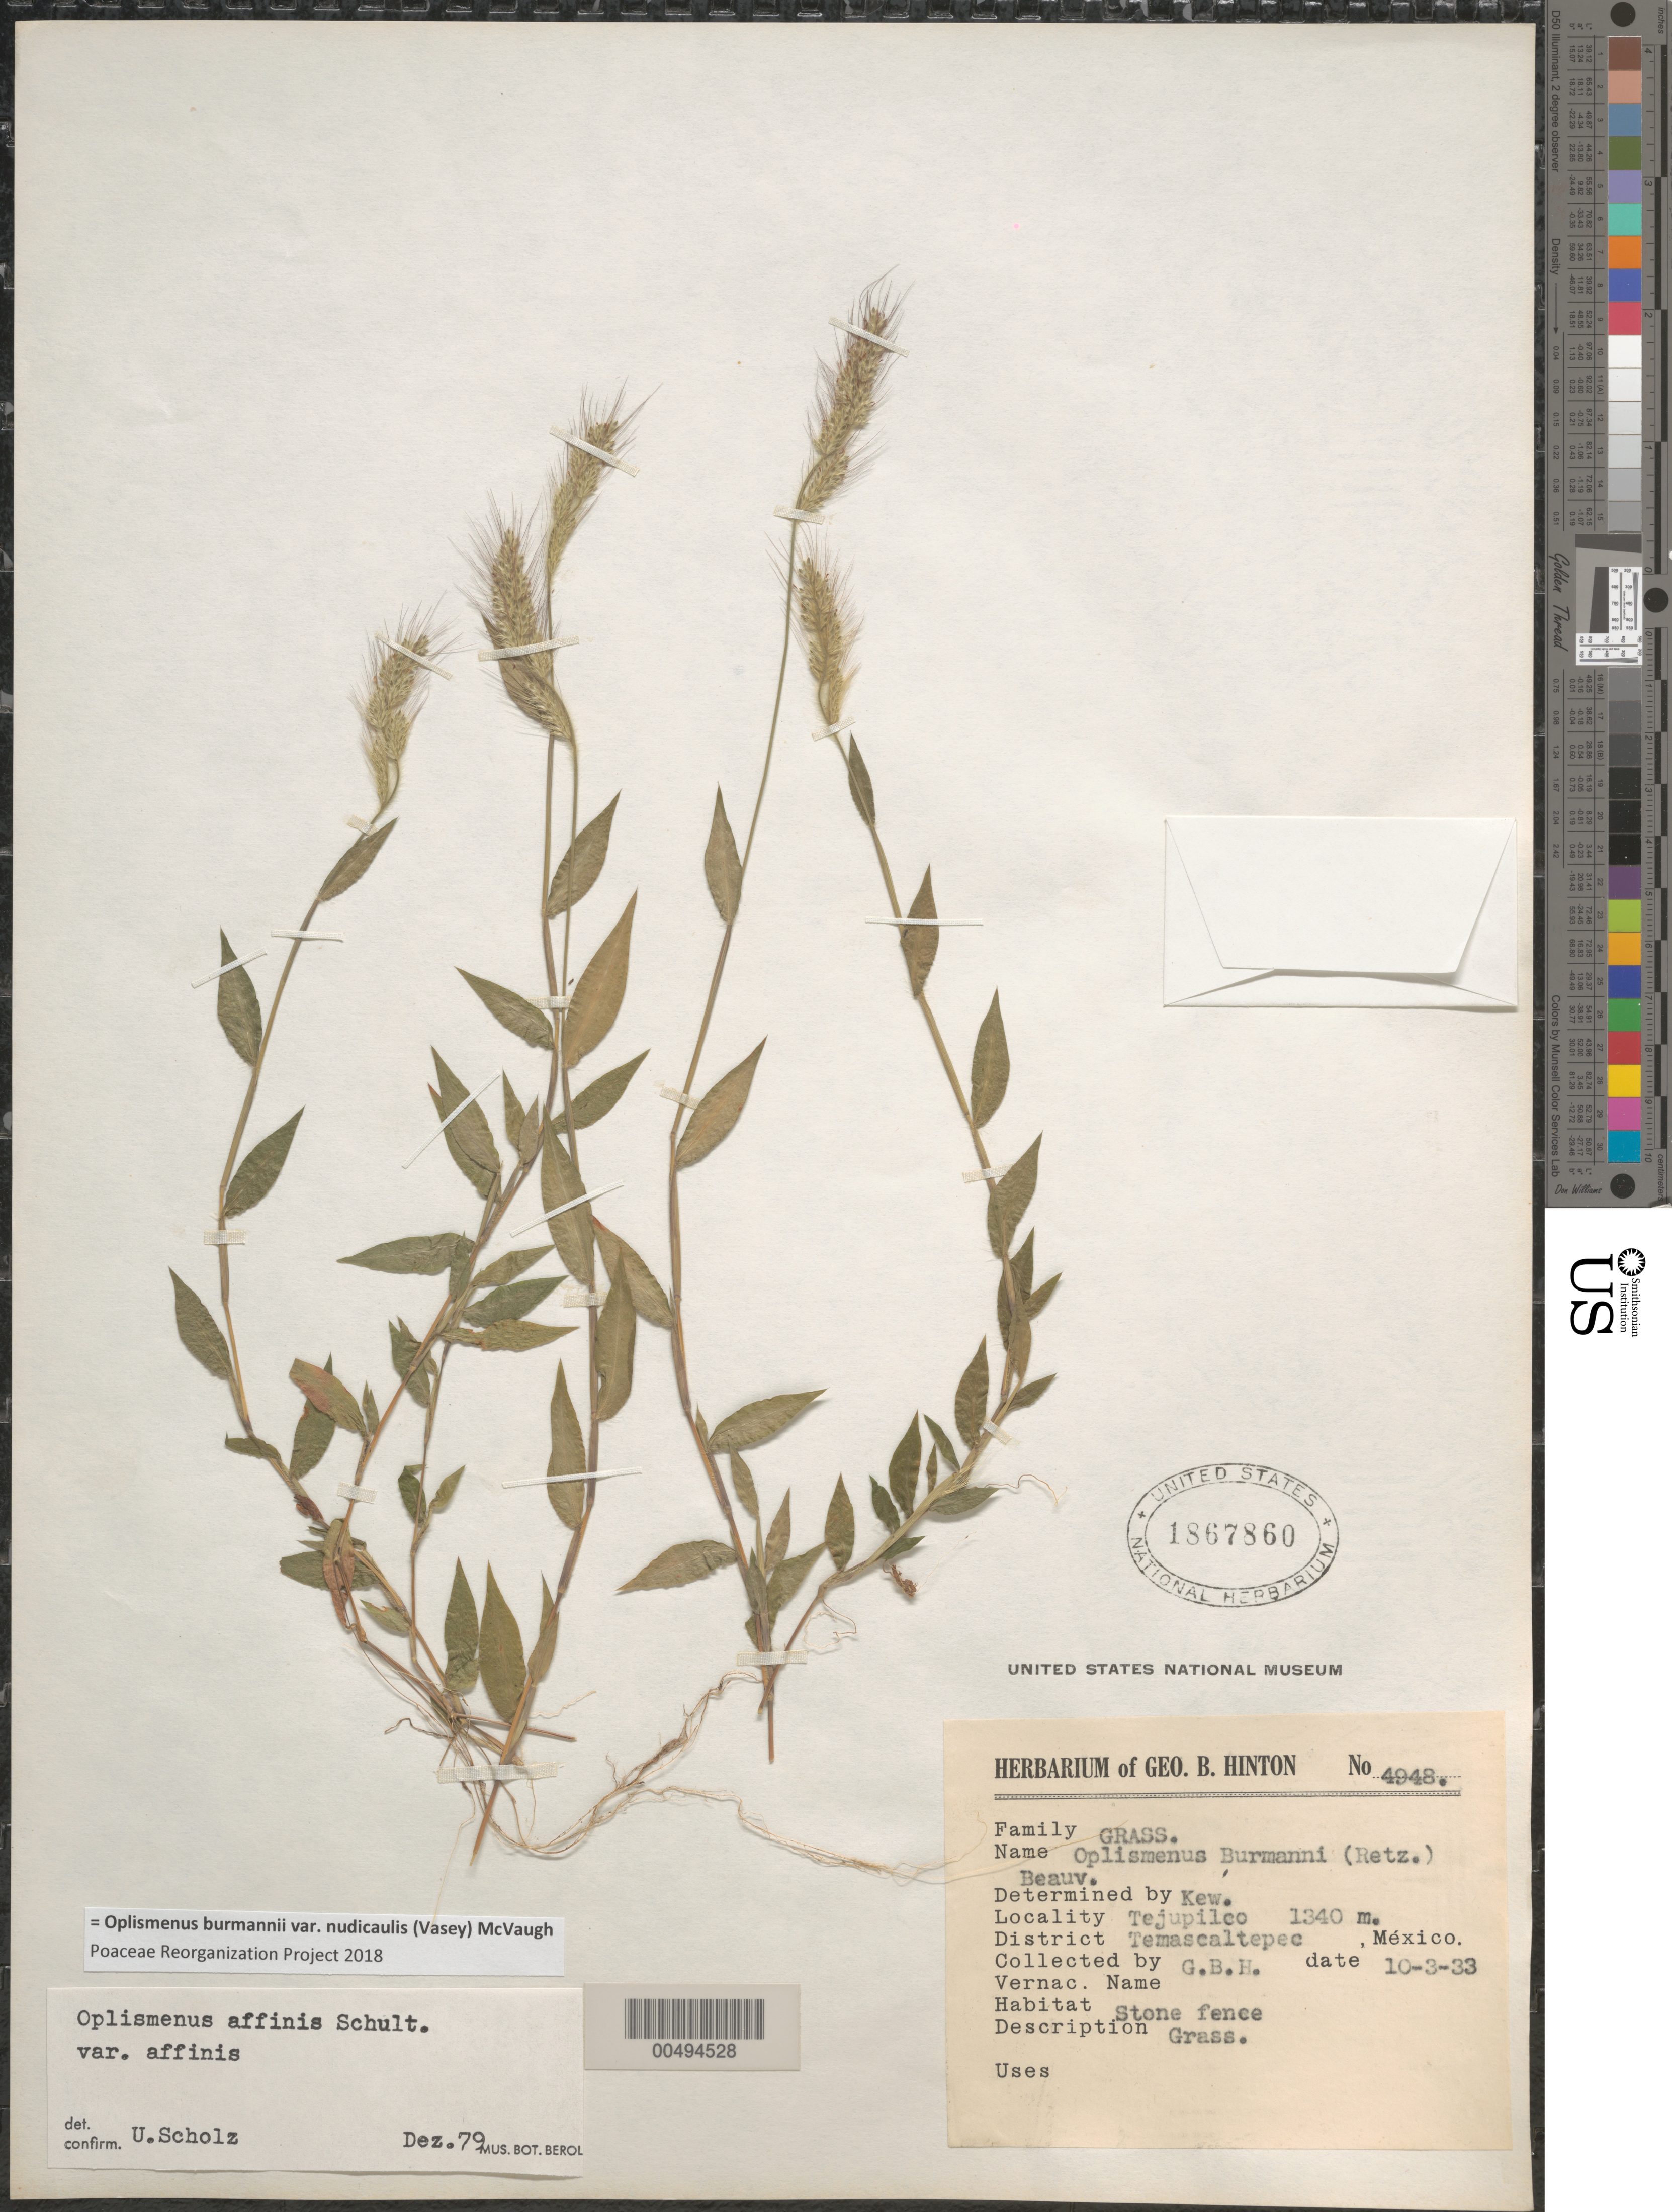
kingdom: Plantae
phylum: Tracheophyta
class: Liliopsida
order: Poales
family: Poaceae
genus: Oplismenus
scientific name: Oplismenus burmannii var. nudicaulis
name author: (Vasey) McVaugh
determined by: Poaceae Reorganization Project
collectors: G. B. Hinton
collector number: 4948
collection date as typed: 10 Mar 1933 to 3 Oct 1933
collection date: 1933-03-10/1933-10-03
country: Mexico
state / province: México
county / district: Temascaltepec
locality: Tejupilco, Dist: Temascaltepec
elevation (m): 1340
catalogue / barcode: US 1867860